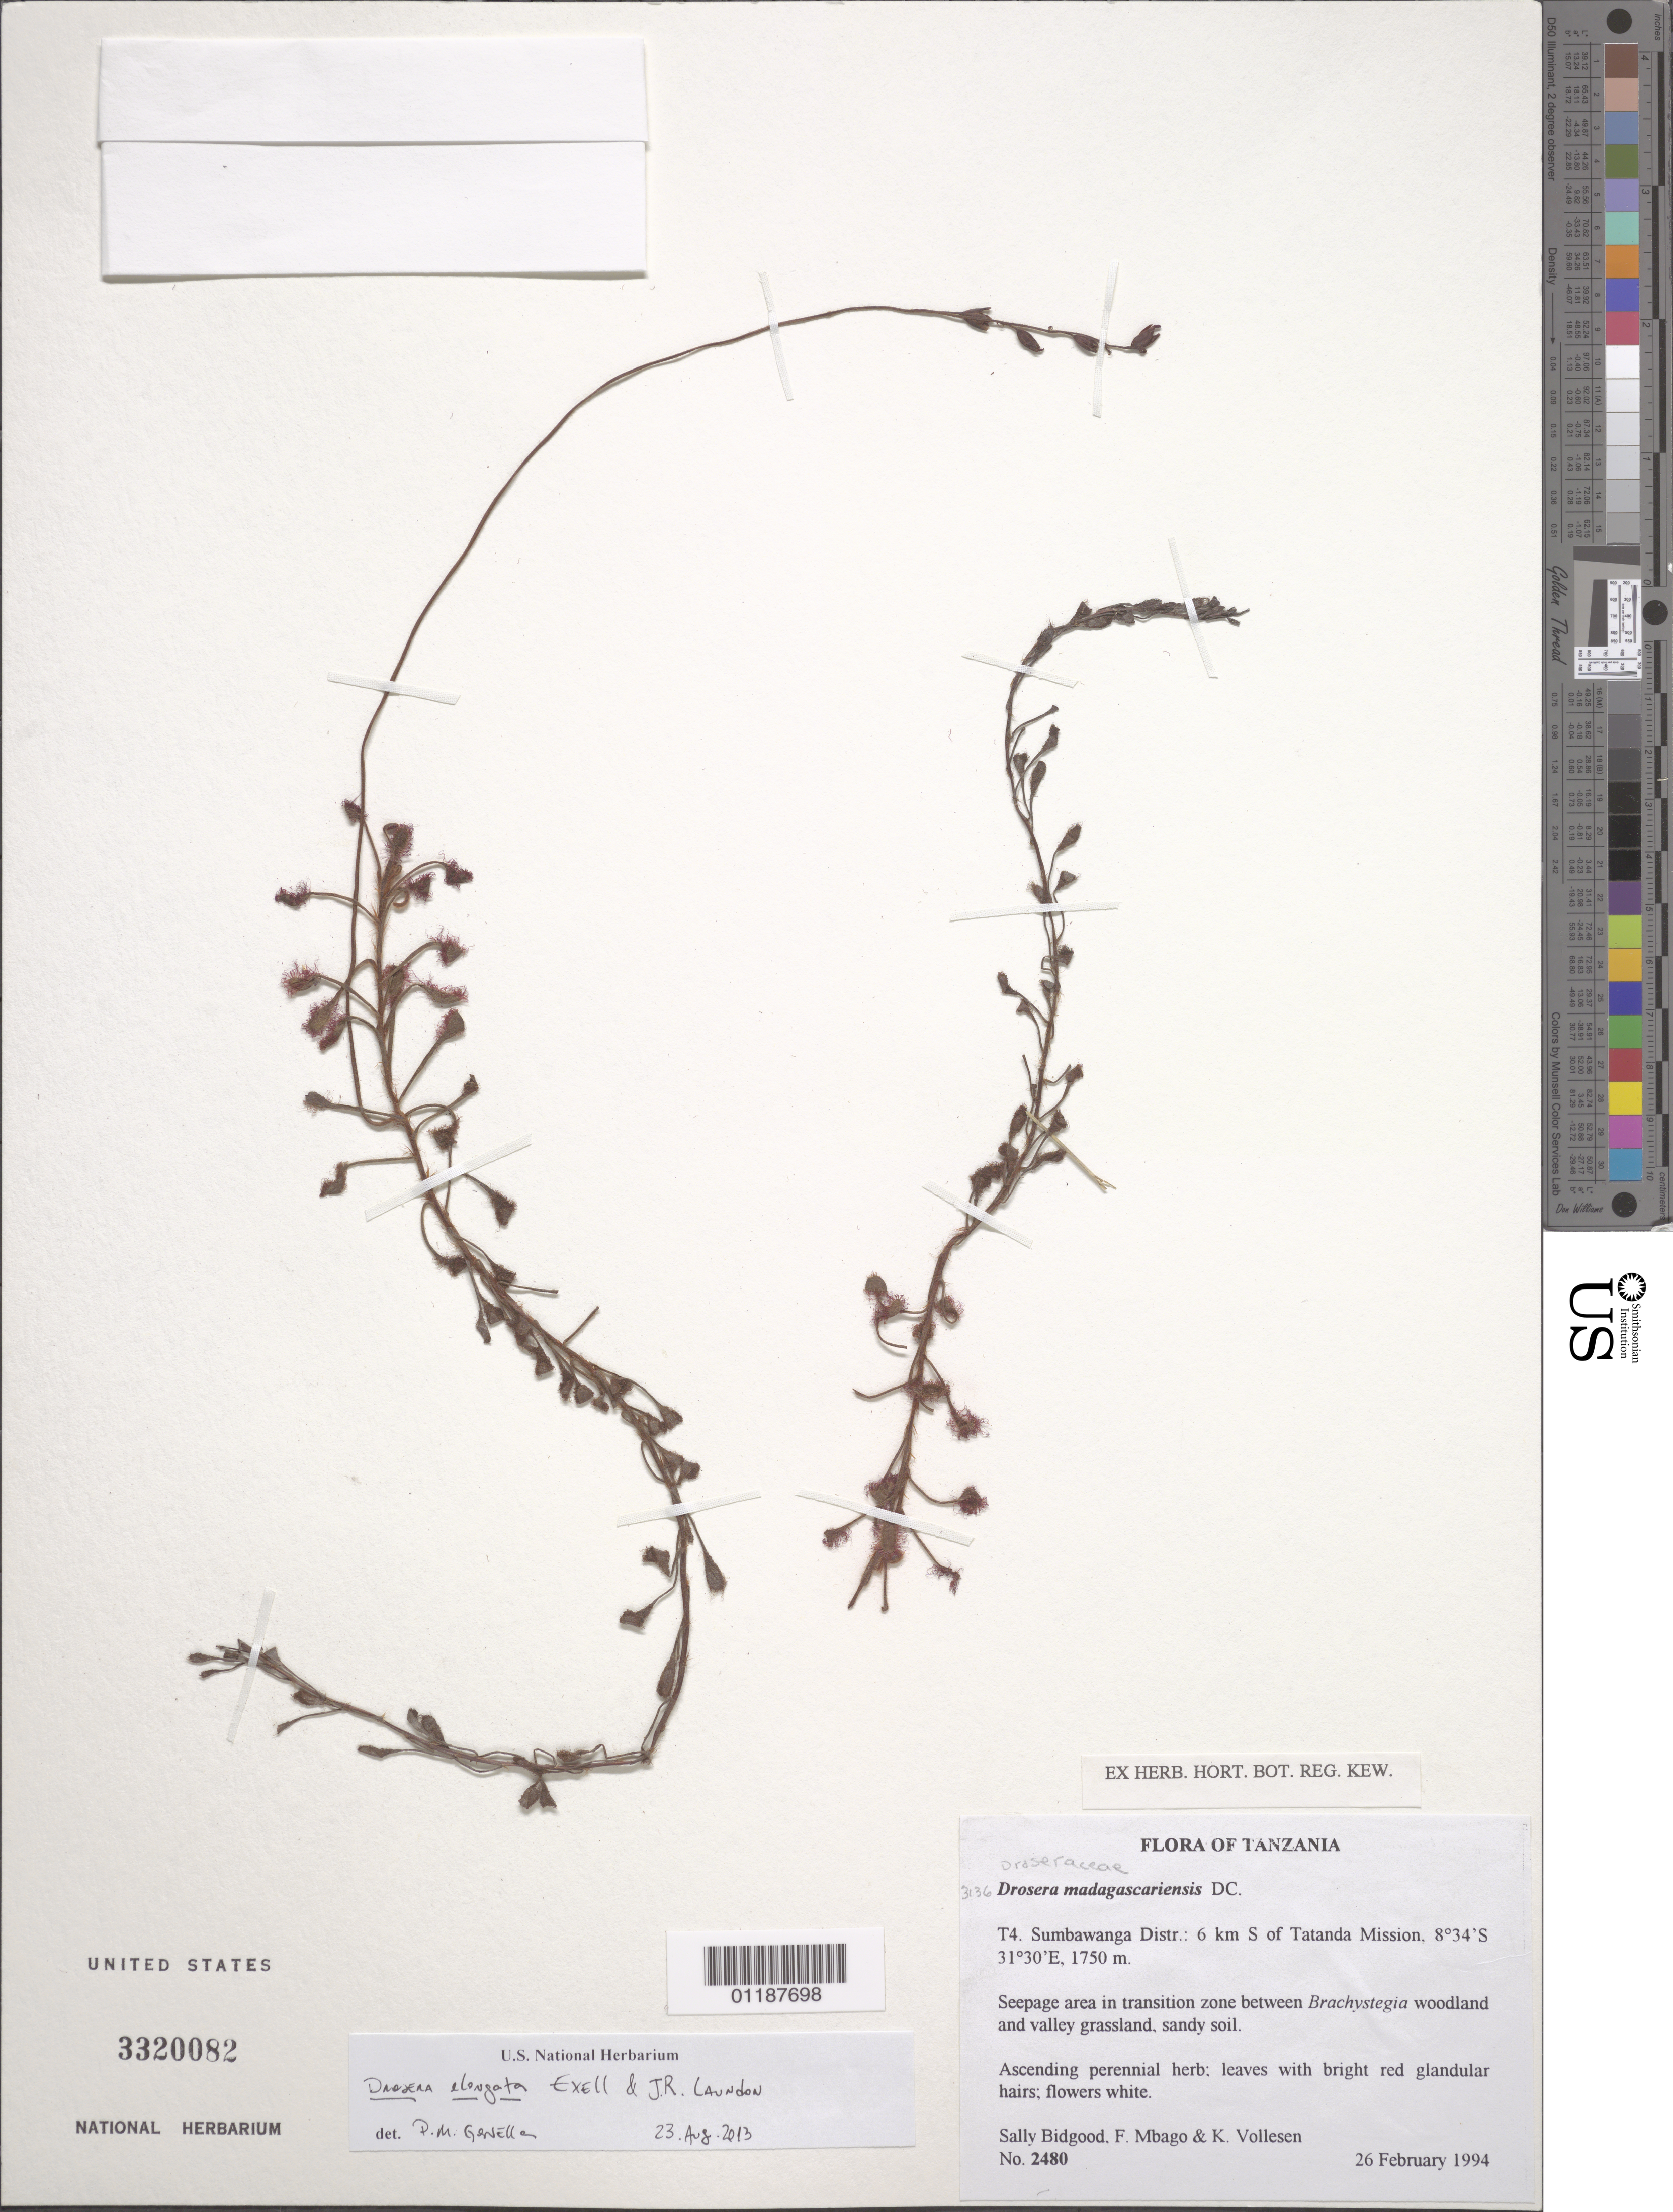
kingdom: Plantae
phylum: Tracheophyta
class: Magnoliopsida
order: Caryophyllales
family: Droseraceae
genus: Drosera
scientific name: Drosera elongata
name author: Exell & J.R. Laundon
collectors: S. Bidgood, F. Mbago & K. Vollesen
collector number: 2480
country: Tanzania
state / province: Rukwa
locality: Sumbawanga, T4, S of Tatanda Mission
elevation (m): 1750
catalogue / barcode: US 3320082